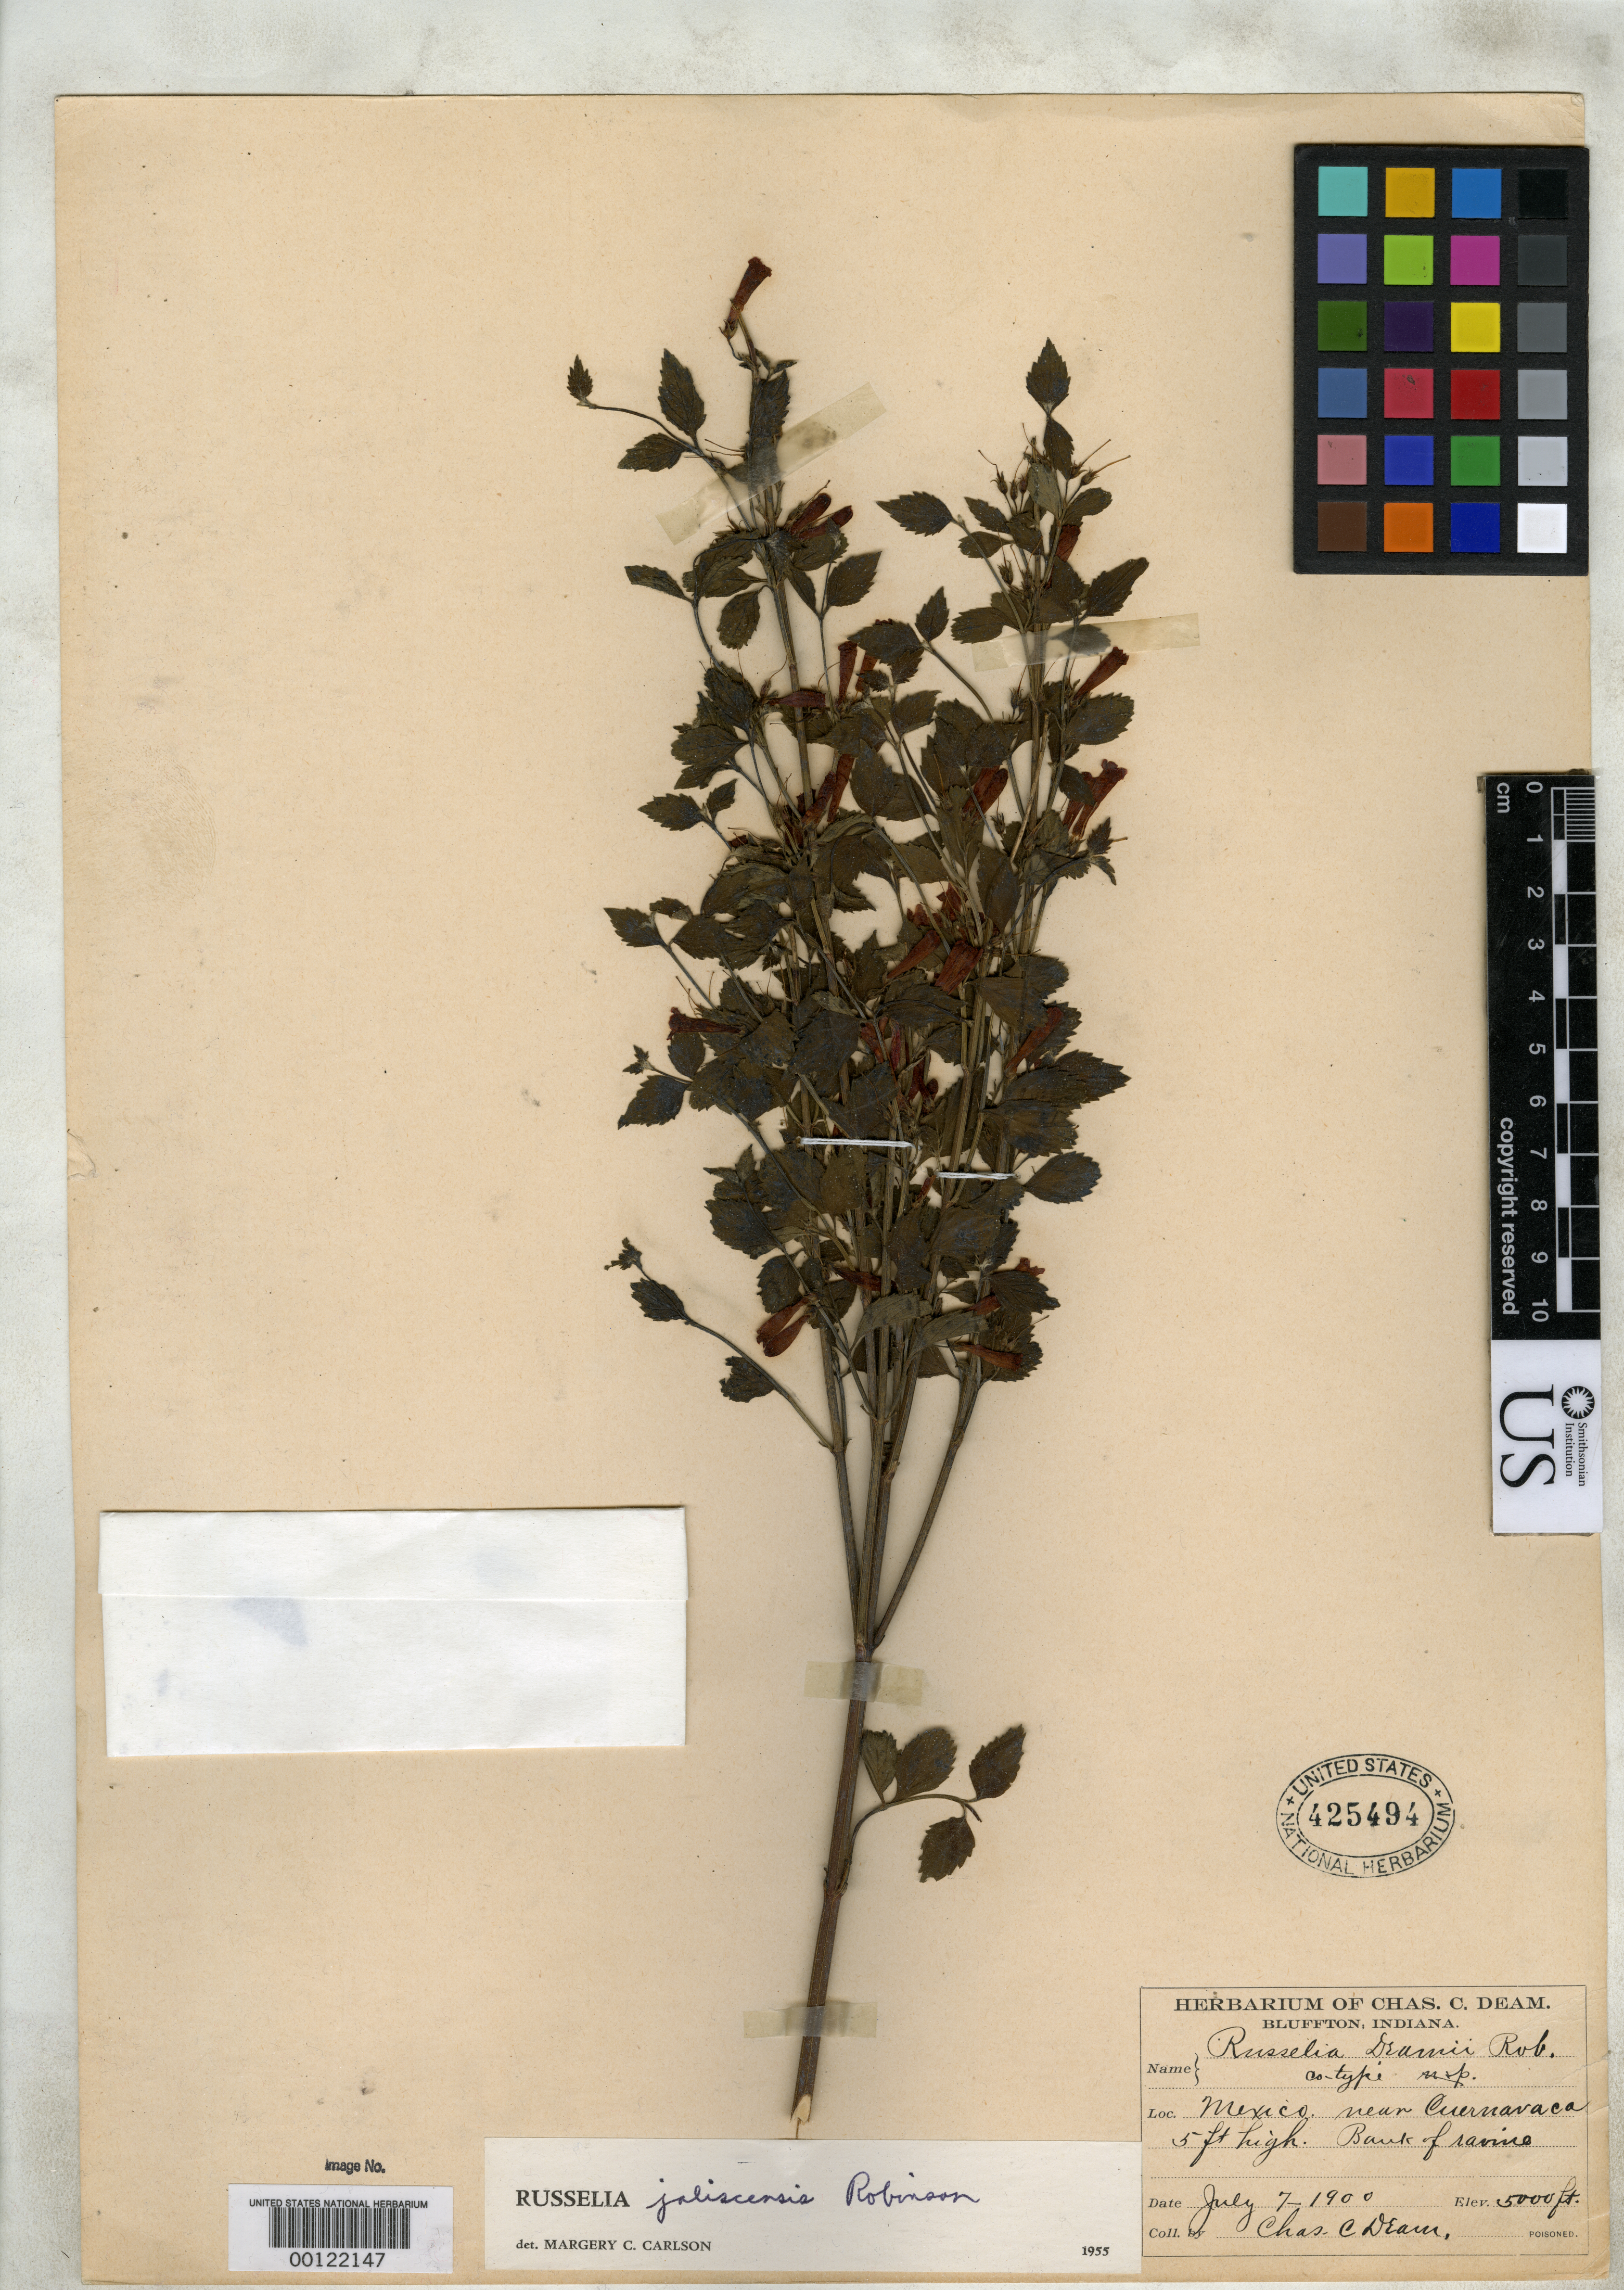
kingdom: Plantae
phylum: Tracheophyta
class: Magnoliopsida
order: Lamiales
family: Plantaginaceae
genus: Russelia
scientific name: Russelia deamii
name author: B.L. Rob.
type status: Isotype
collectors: C. C. Deam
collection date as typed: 07 Jul 1900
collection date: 1900-07-07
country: Mexico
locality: Near Cuernavaca, bank of ravine.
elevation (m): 1524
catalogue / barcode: US 425494